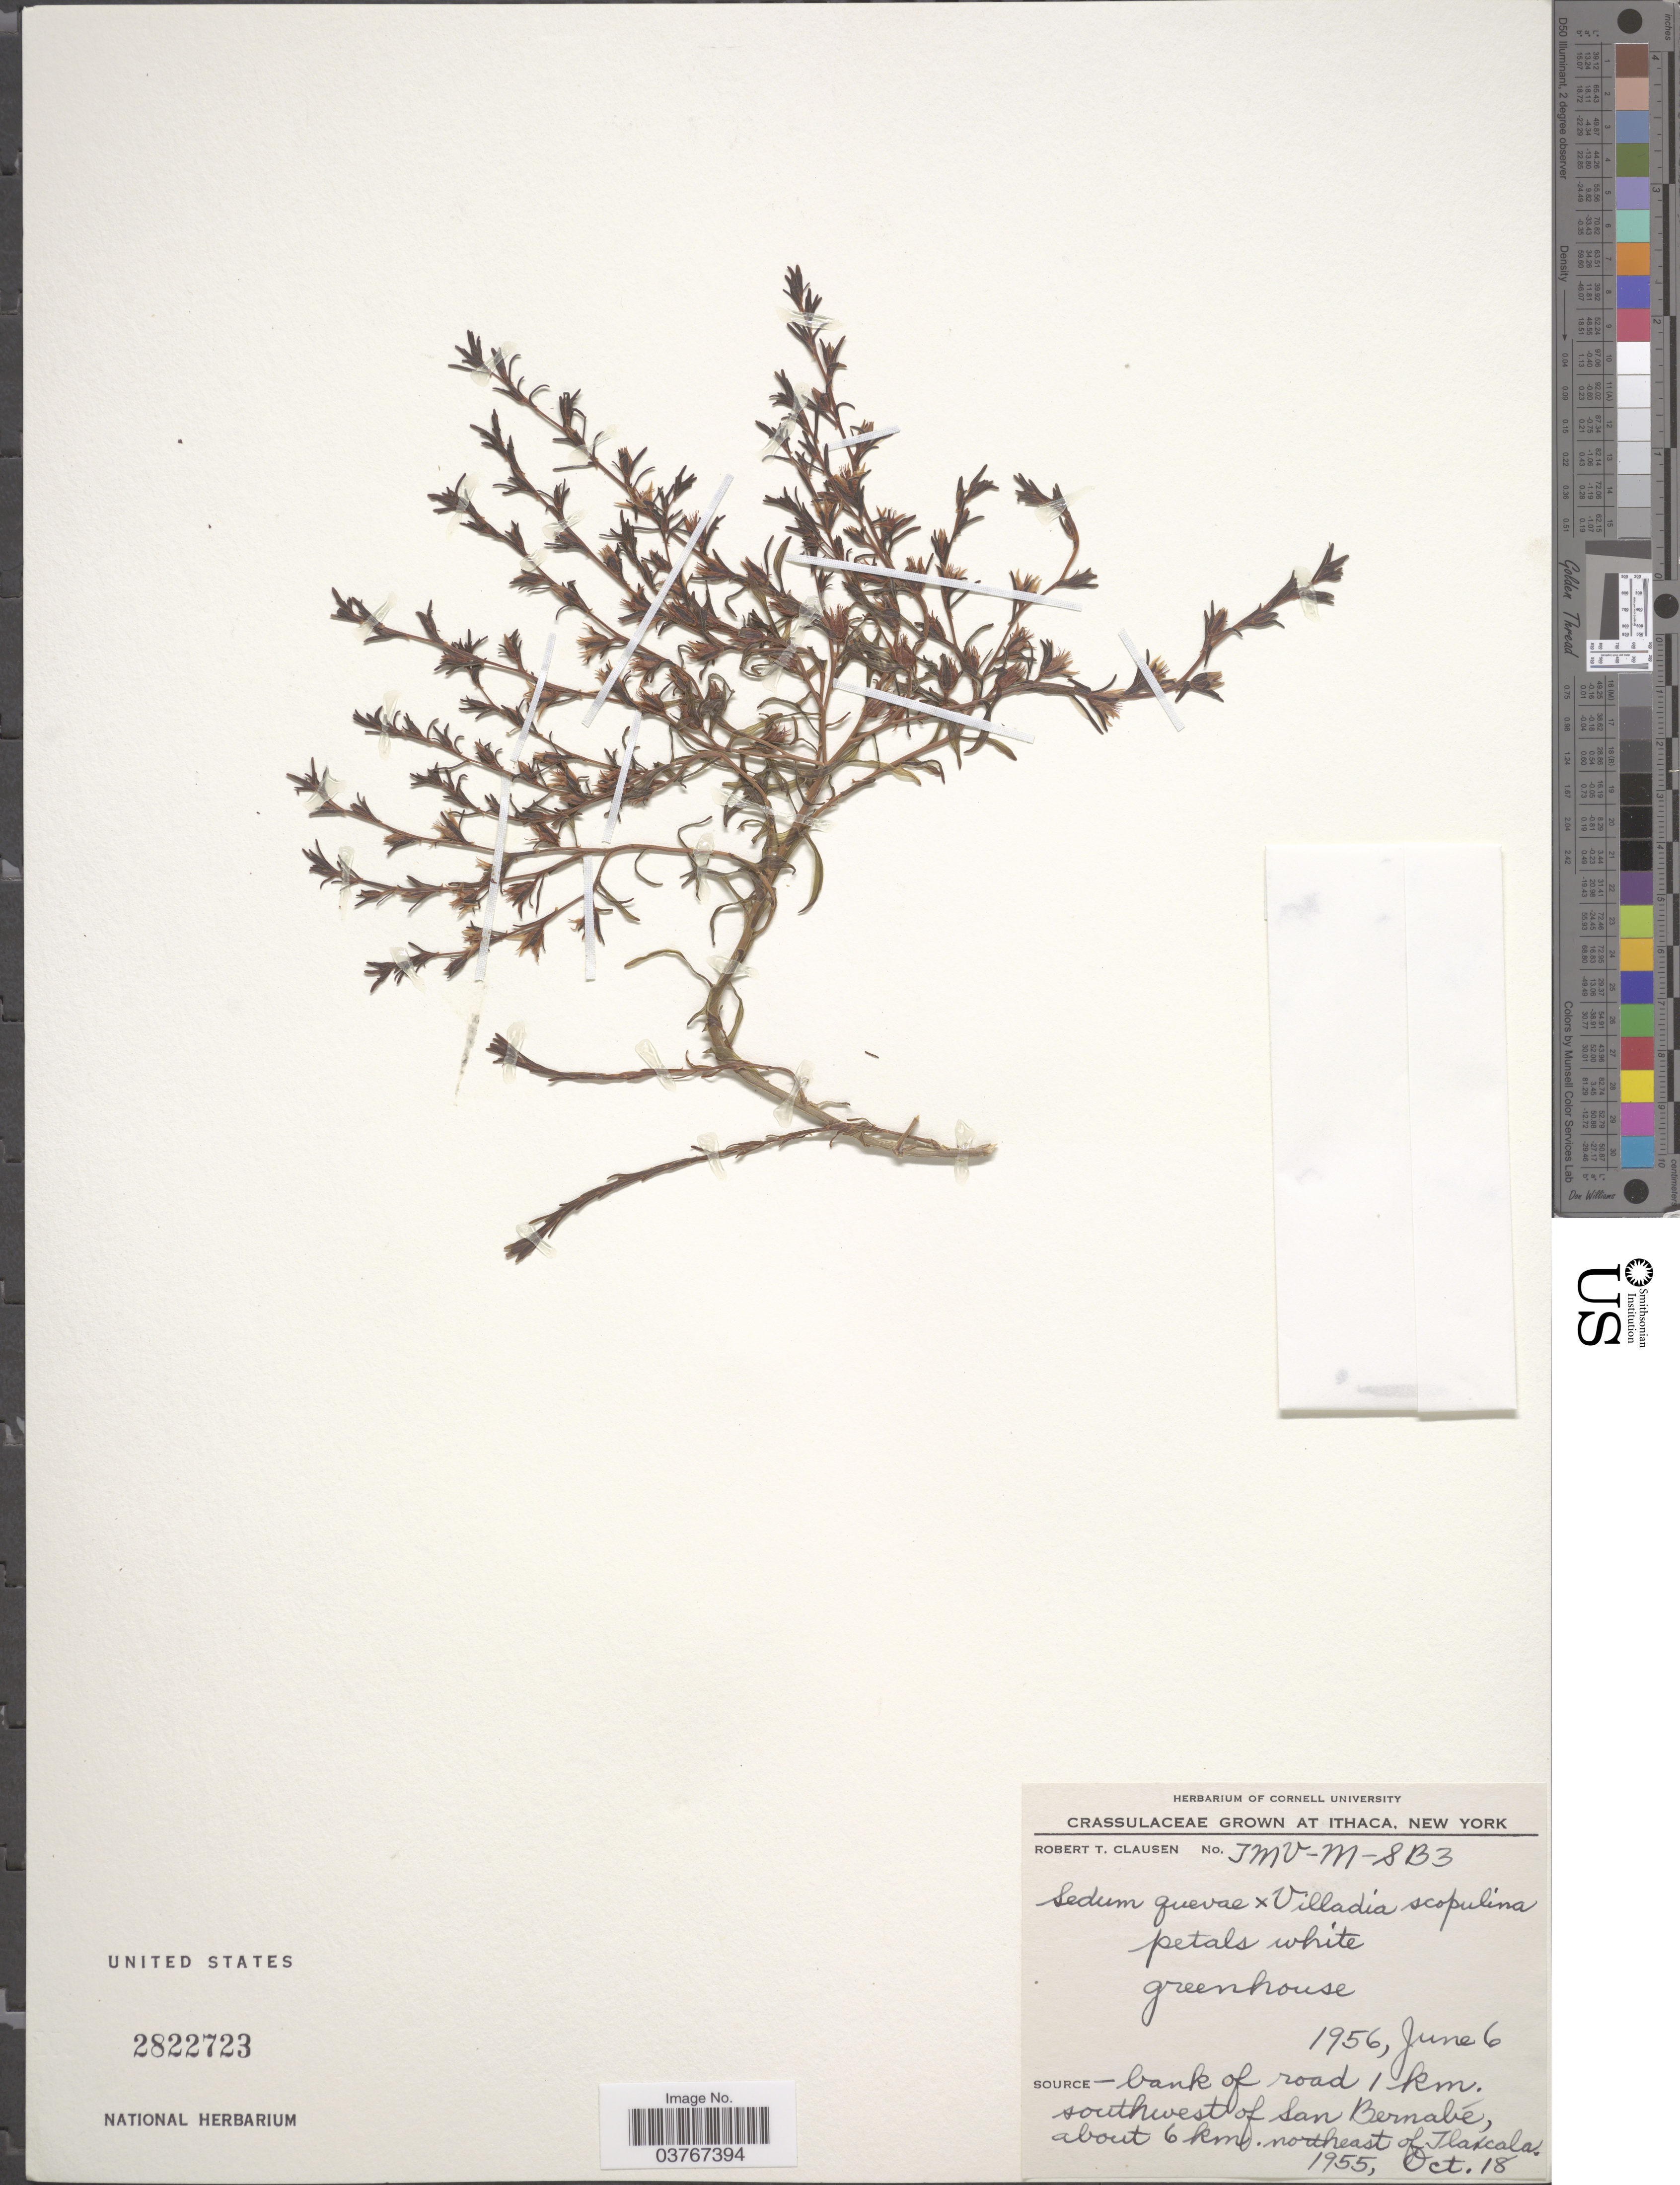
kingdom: Plantae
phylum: Tracheophyta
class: Magnoliopsida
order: Saxifragales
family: Crassulaceae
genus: Sedum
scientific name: Sedum quevae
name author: Raym.-Hamet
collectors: R. T. Clausen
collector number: JMV - M-&* B3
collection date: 1956-06-06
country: United States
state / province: New York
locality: Ithaca, Greenhouse.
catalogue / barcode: US 2822723